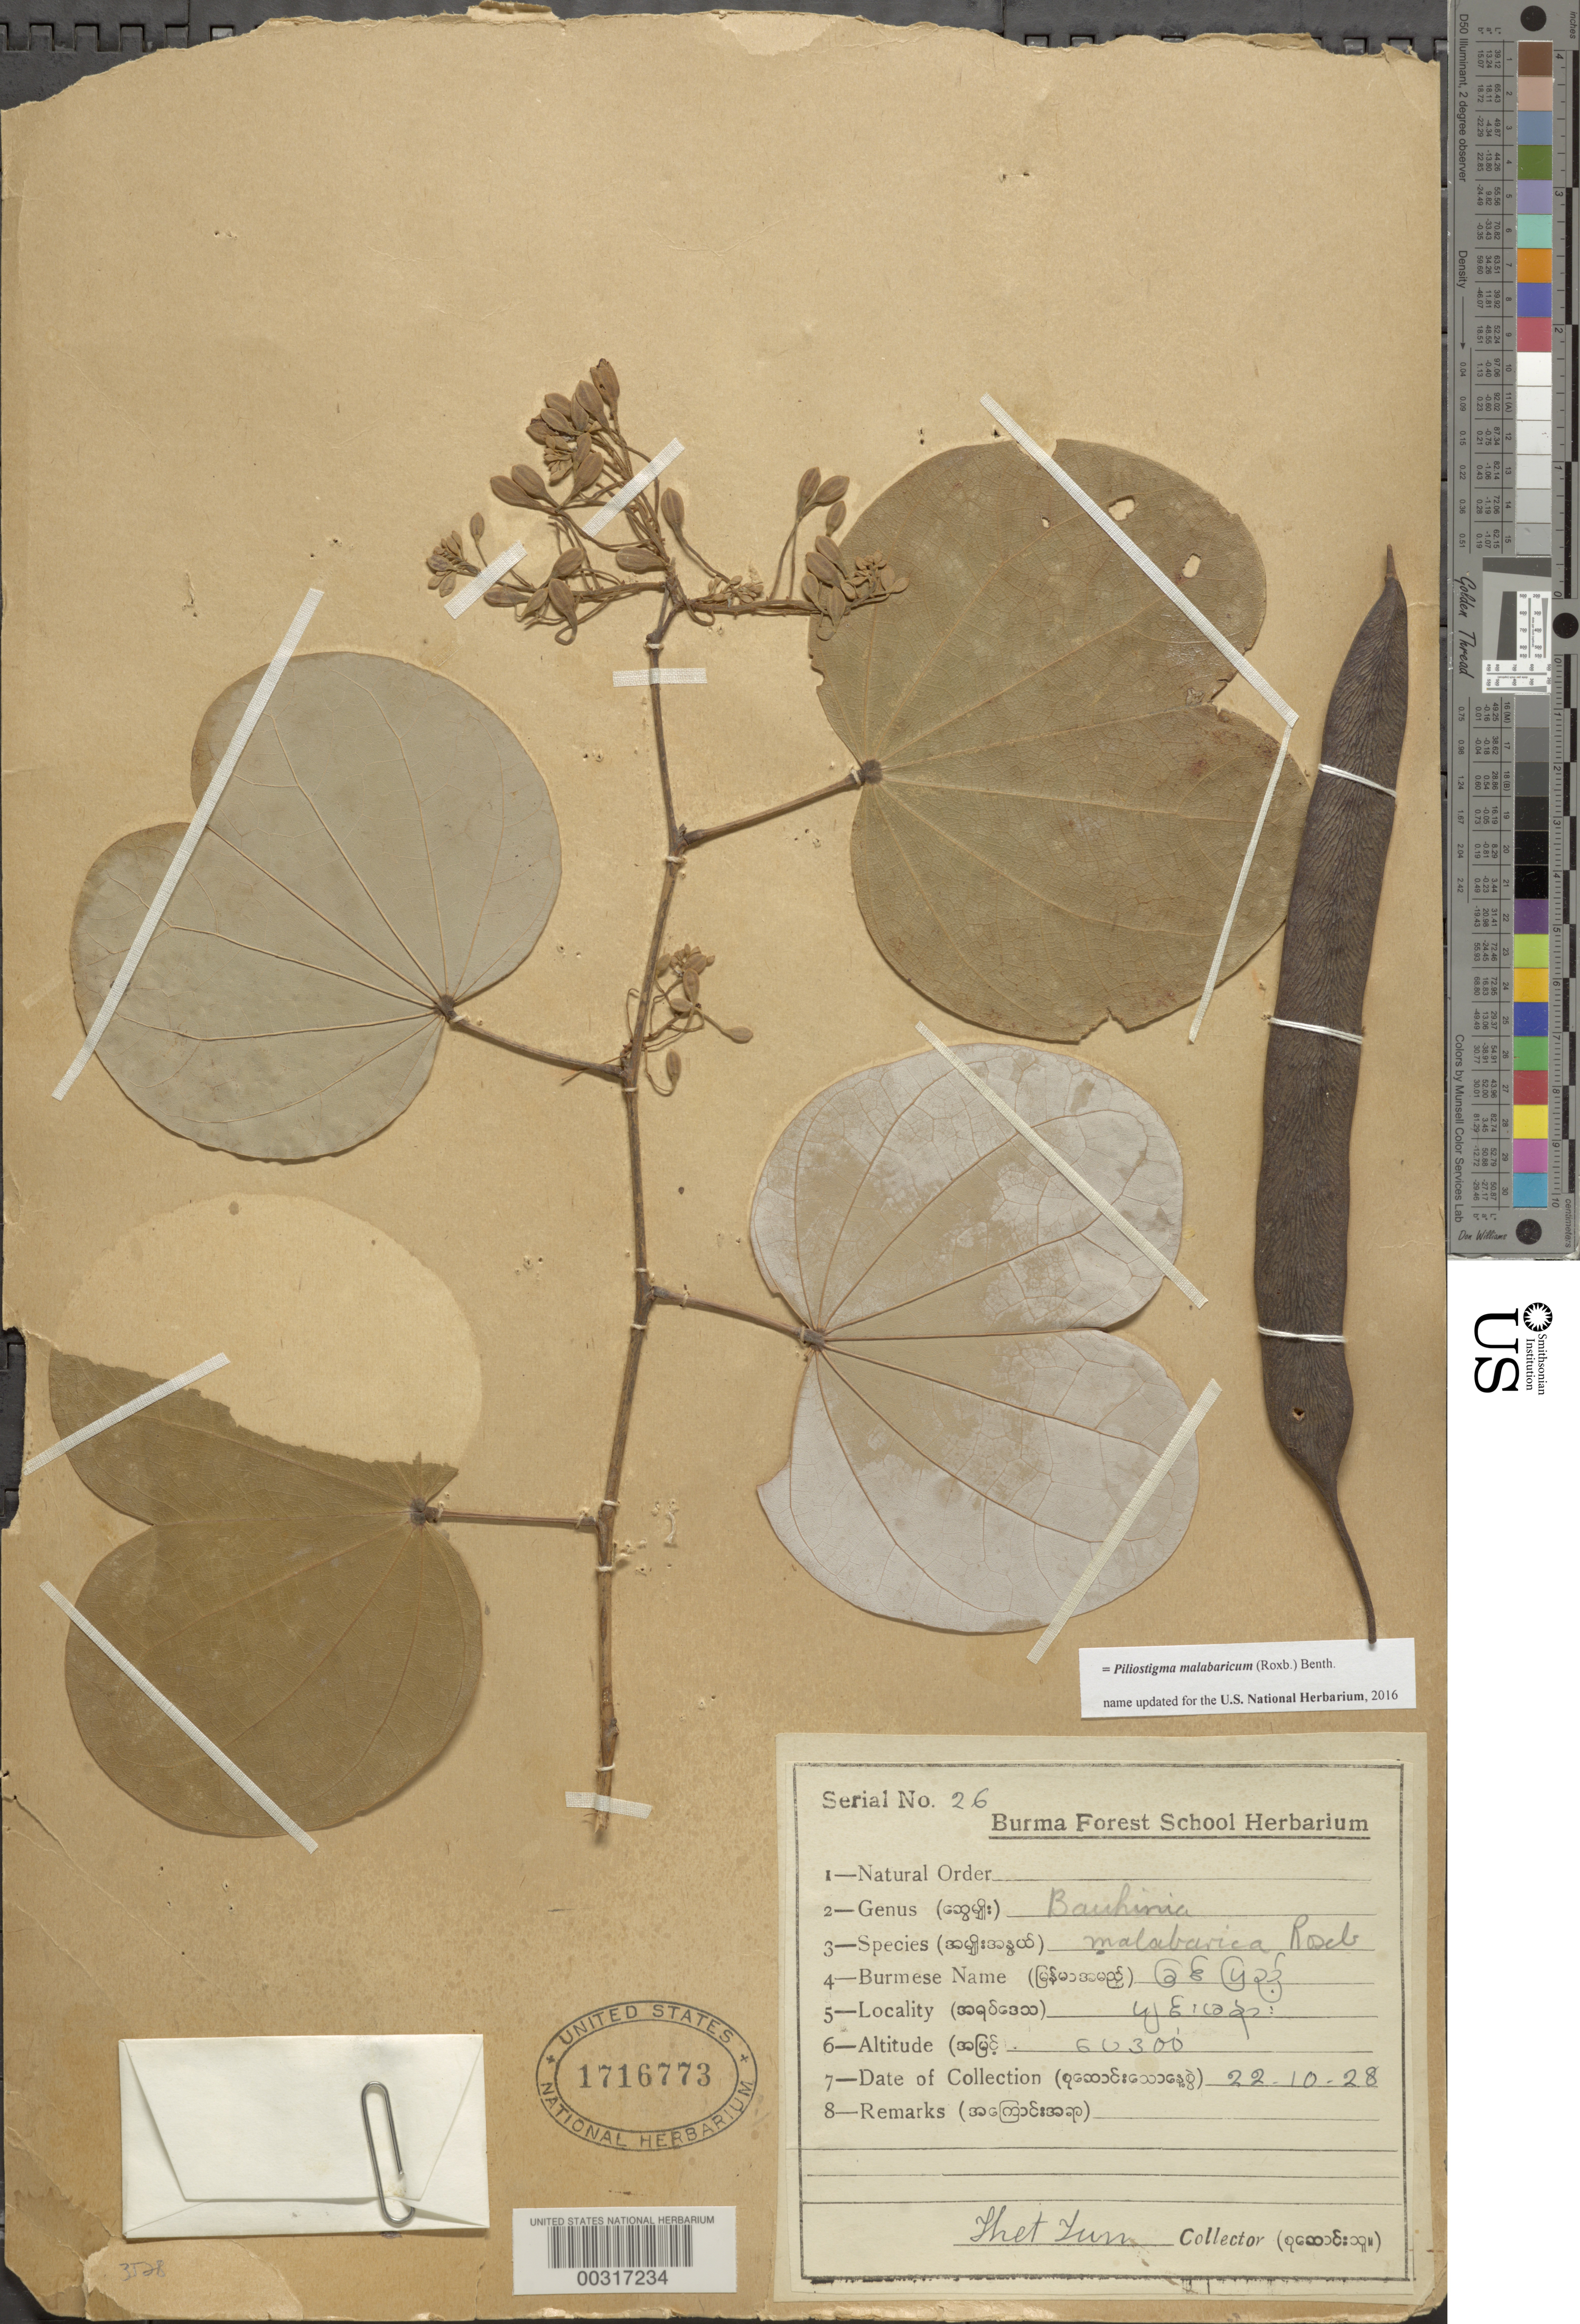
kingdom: Plantae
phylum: Tracheophyta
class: Magnoliopsida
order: Fabales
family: Fabaceae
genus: Piliostigma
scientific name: Piliostigma malabaricum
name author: (Roxb.) Benth.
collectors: T. Tun et al.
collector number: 26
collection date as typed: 22 Oct 1928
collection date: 1928-10-22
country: Myanmar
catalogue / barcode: US 1716773